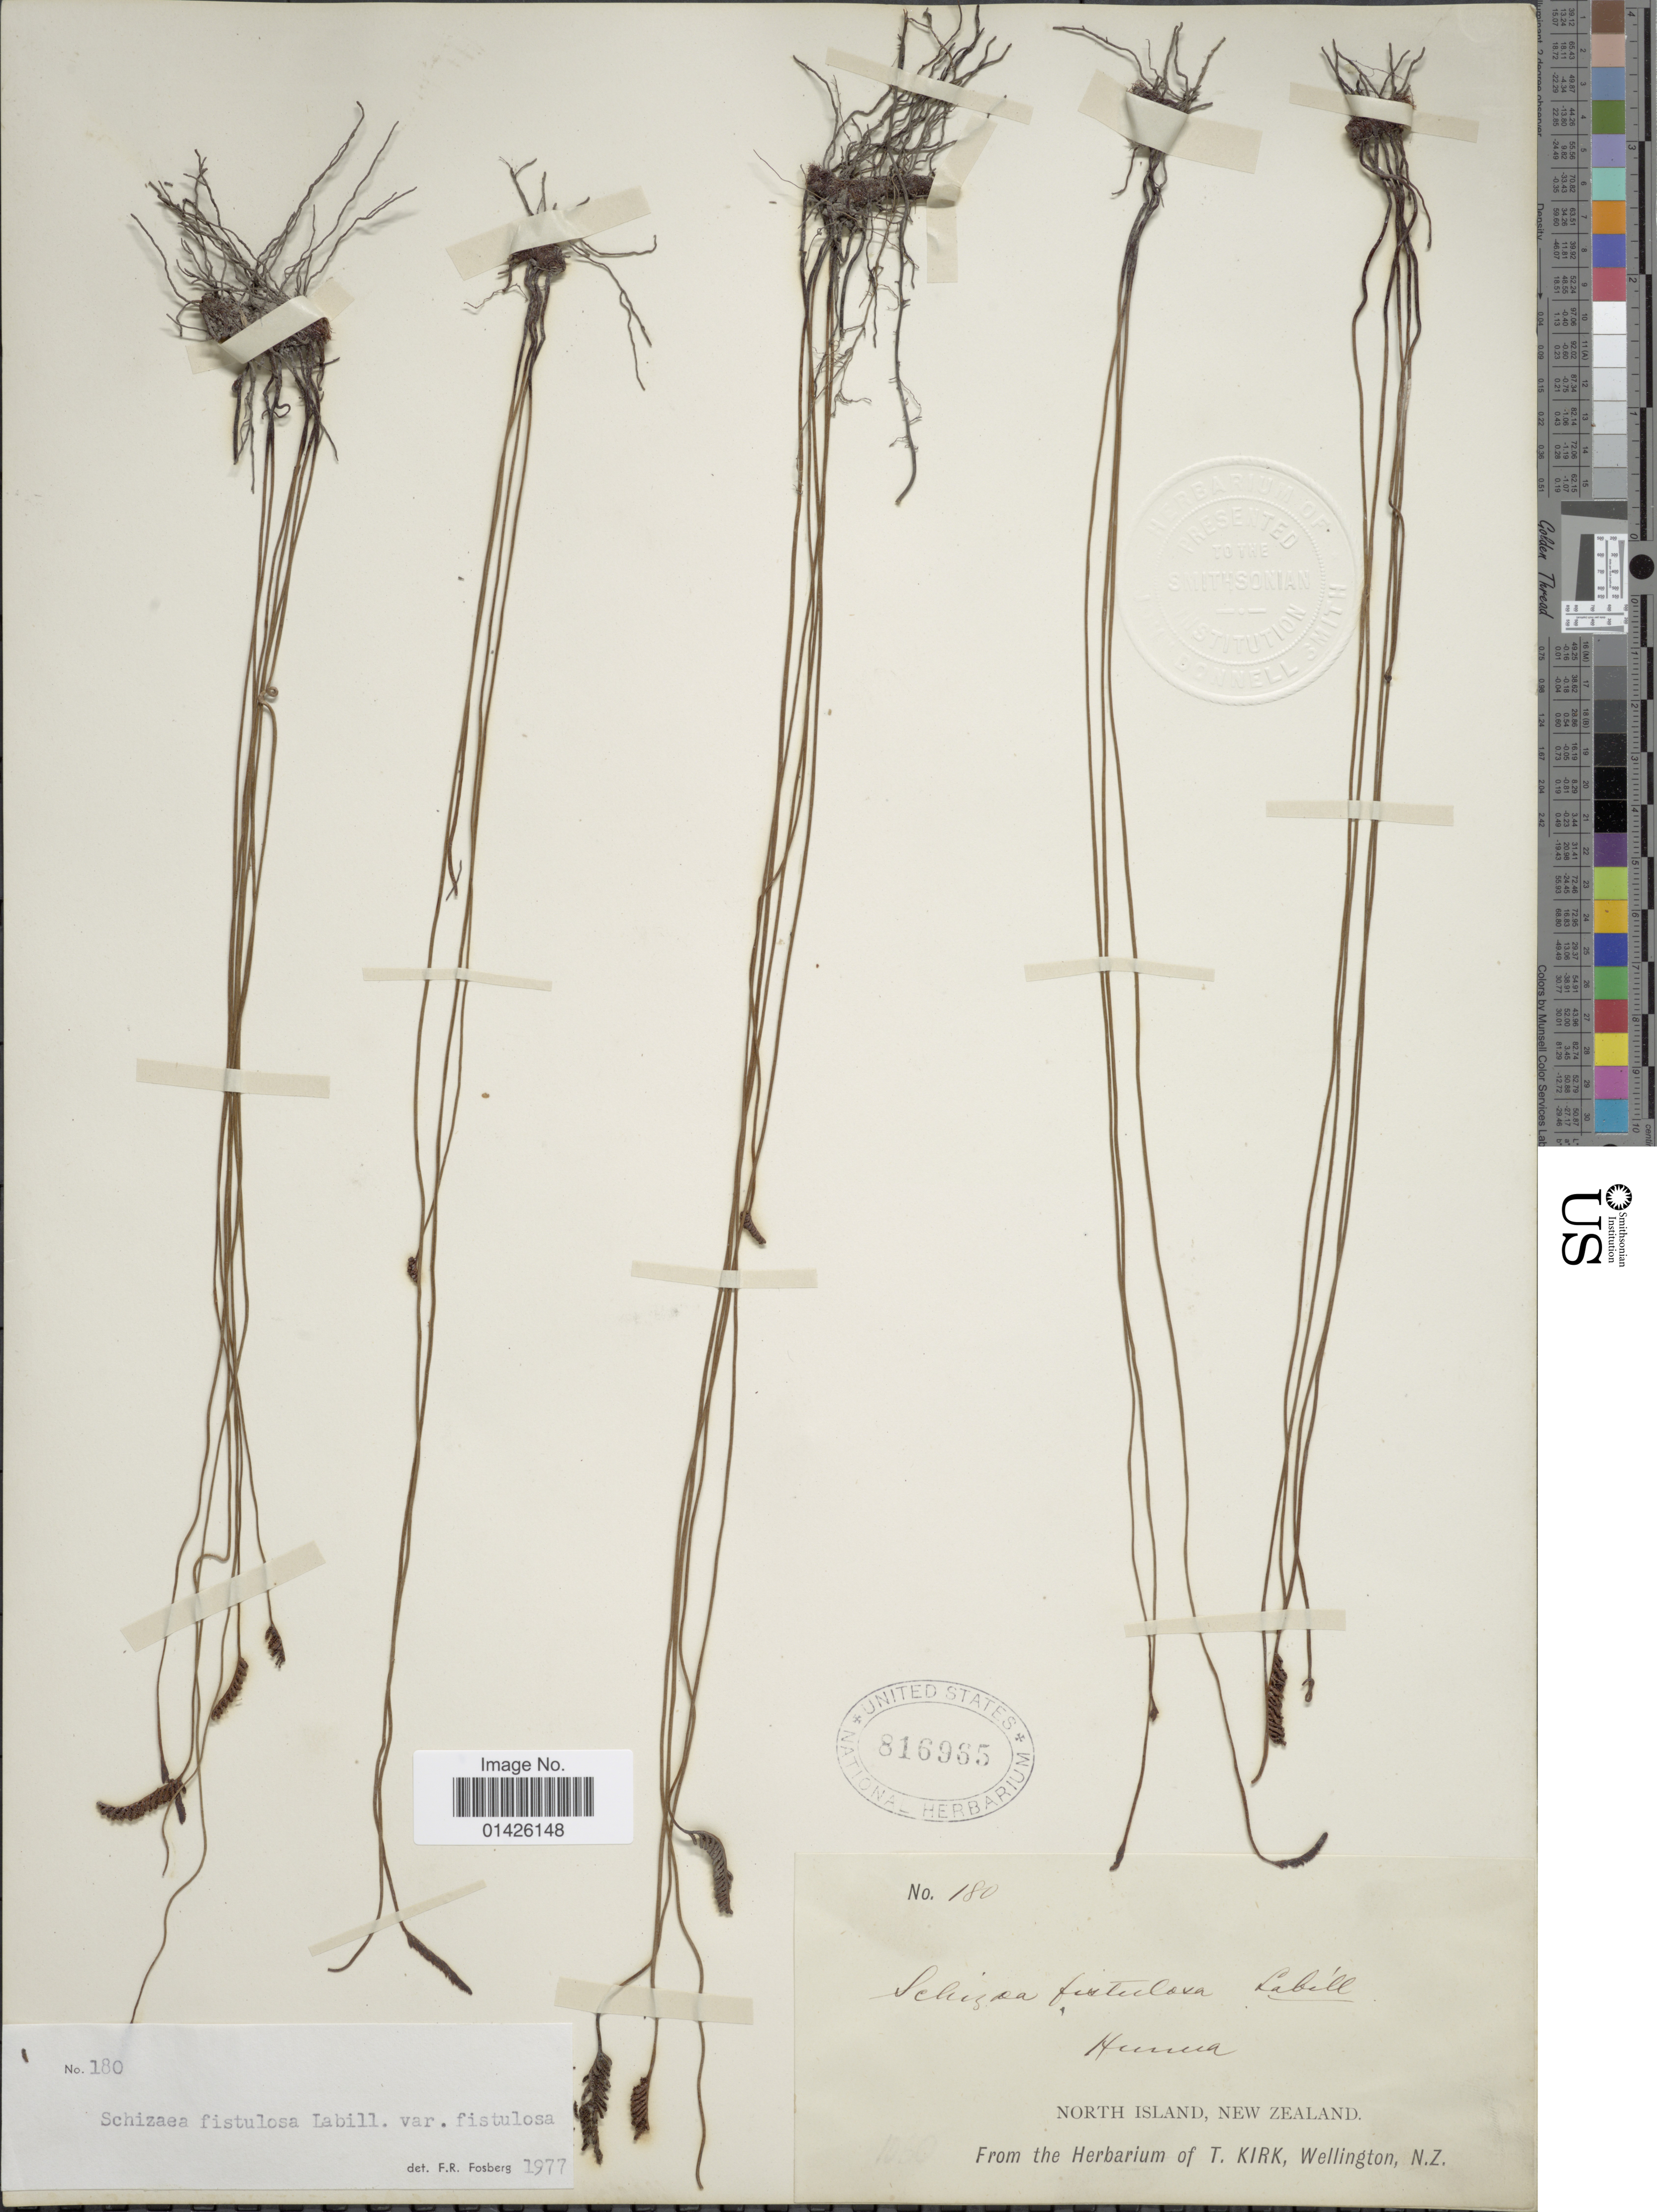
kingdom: Plantae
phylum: Tracheophyta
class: Polypodiopsida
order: Schizaeales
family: Schizaeaceae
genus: Schizaea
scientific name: Schizaea fistulosa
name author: Labill.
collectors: ex herb. T. Kirk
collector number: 180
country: New Zealand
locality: Hunua, North Island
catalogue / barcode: US 816935